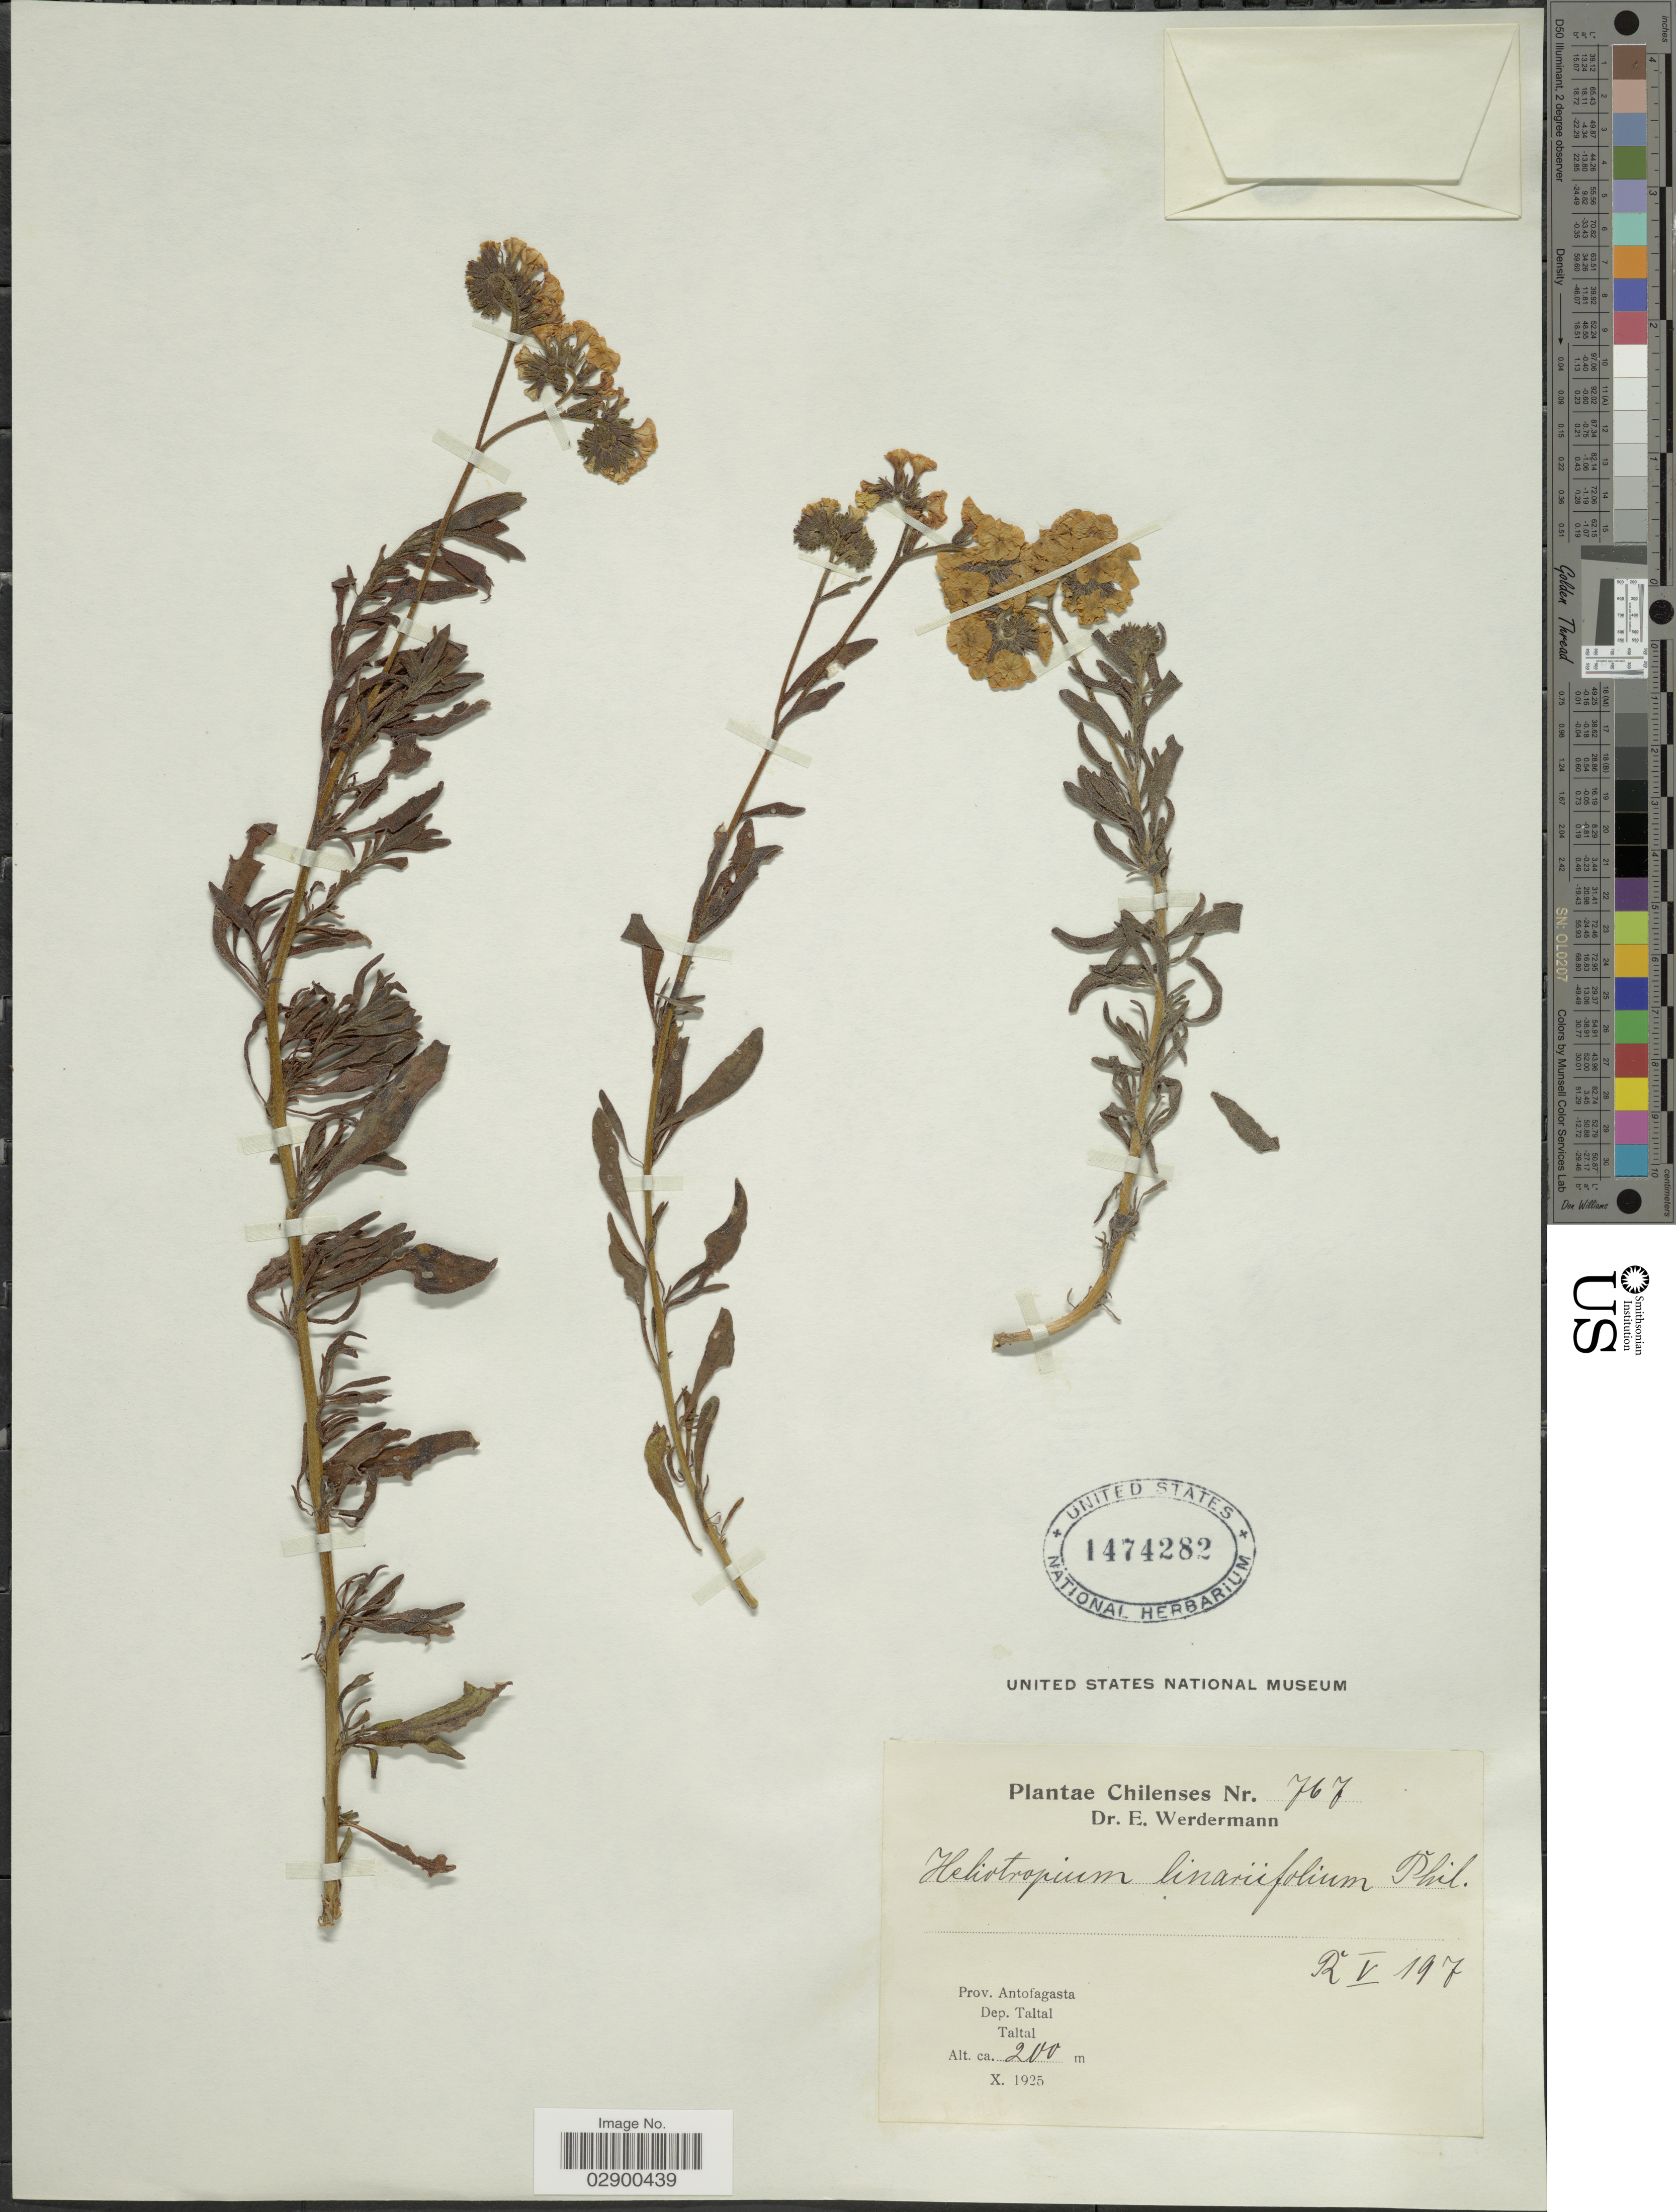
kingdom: Plantae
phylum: Tracheophyta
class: Magnoliopsida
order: Boraginales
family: Heliotropiaceae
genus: Heliotropium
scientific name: Heliotropium linearifolium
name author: Phil.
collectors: E. Werdermann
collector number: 767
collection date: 1925-10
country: Chile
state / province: Antofagasta (II)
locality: Prov. Antofagasta, Dep. Taltal, Taltal.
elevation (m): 200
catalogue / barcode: US 1474282